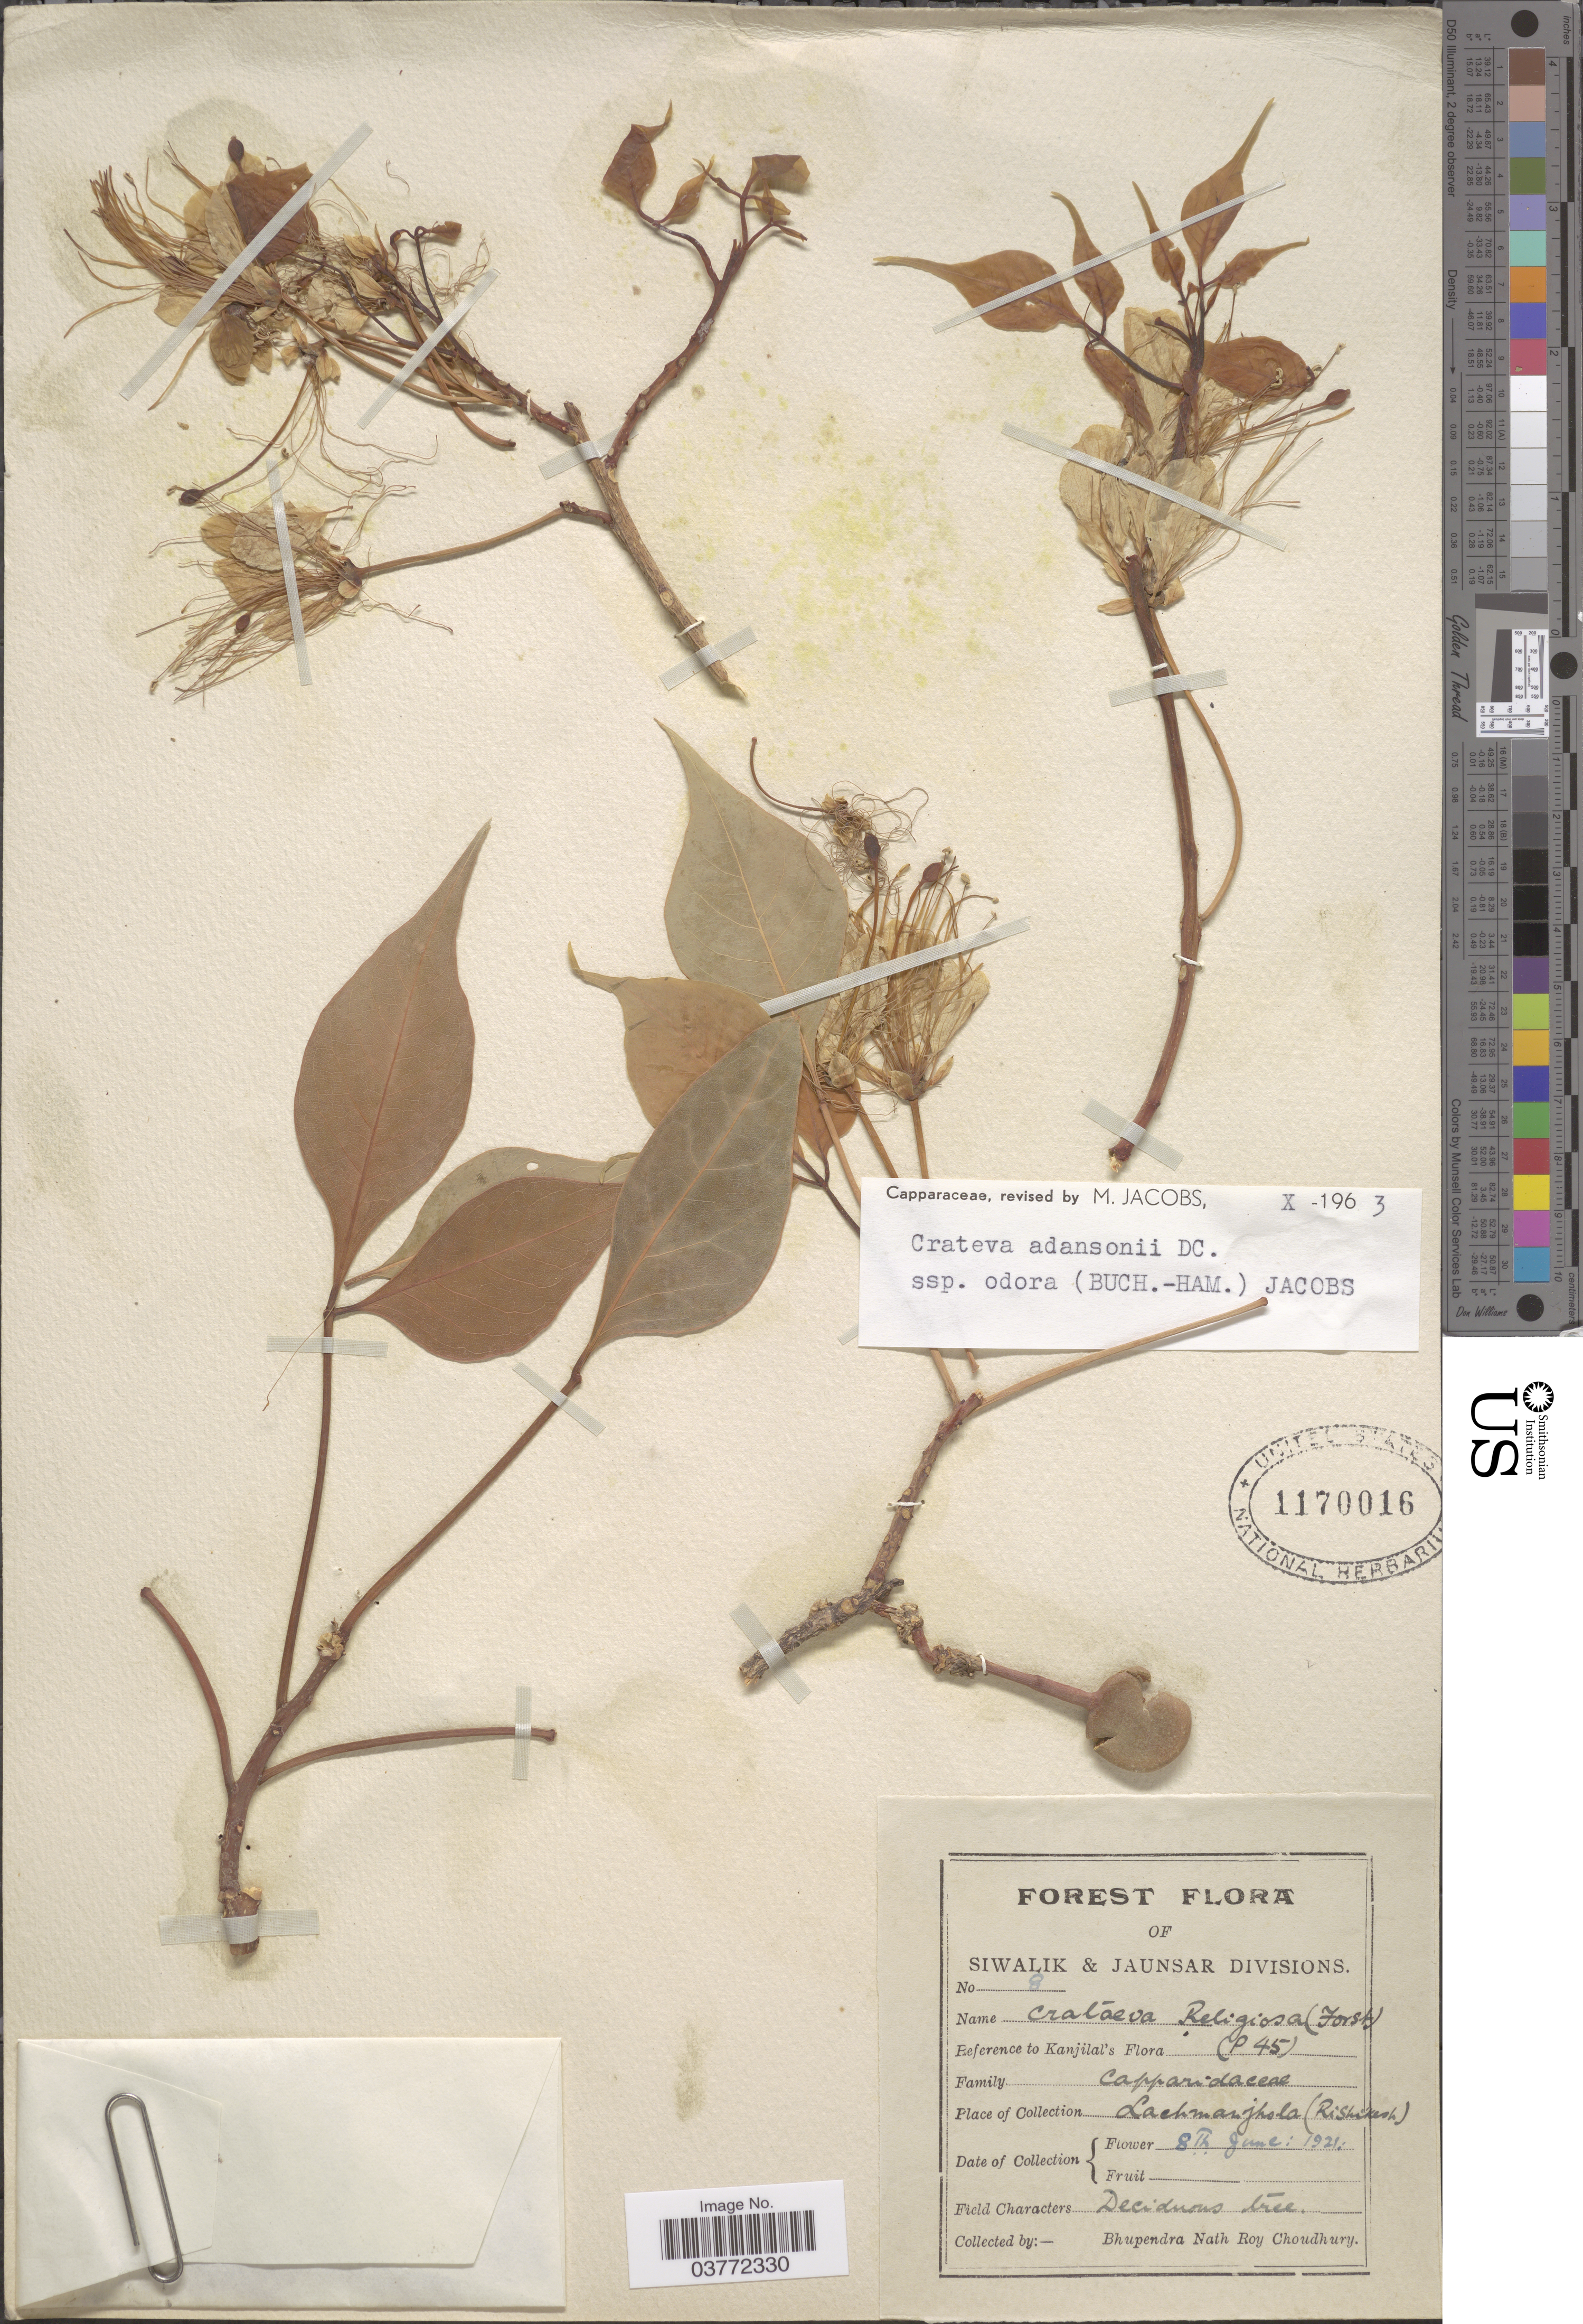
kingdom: Plantae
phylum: Tracheophyta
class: Magnoliopsida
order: Brassicales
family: Capparaceae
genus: Crateva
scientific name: Crateva adansonii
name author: DC.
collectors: B. Choudhury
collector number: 8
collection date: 1921-06-08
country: India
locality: Siwalik & Jaunsar Divisions. Lachmanjhola (Rishikesh).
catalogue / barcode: US 1170016